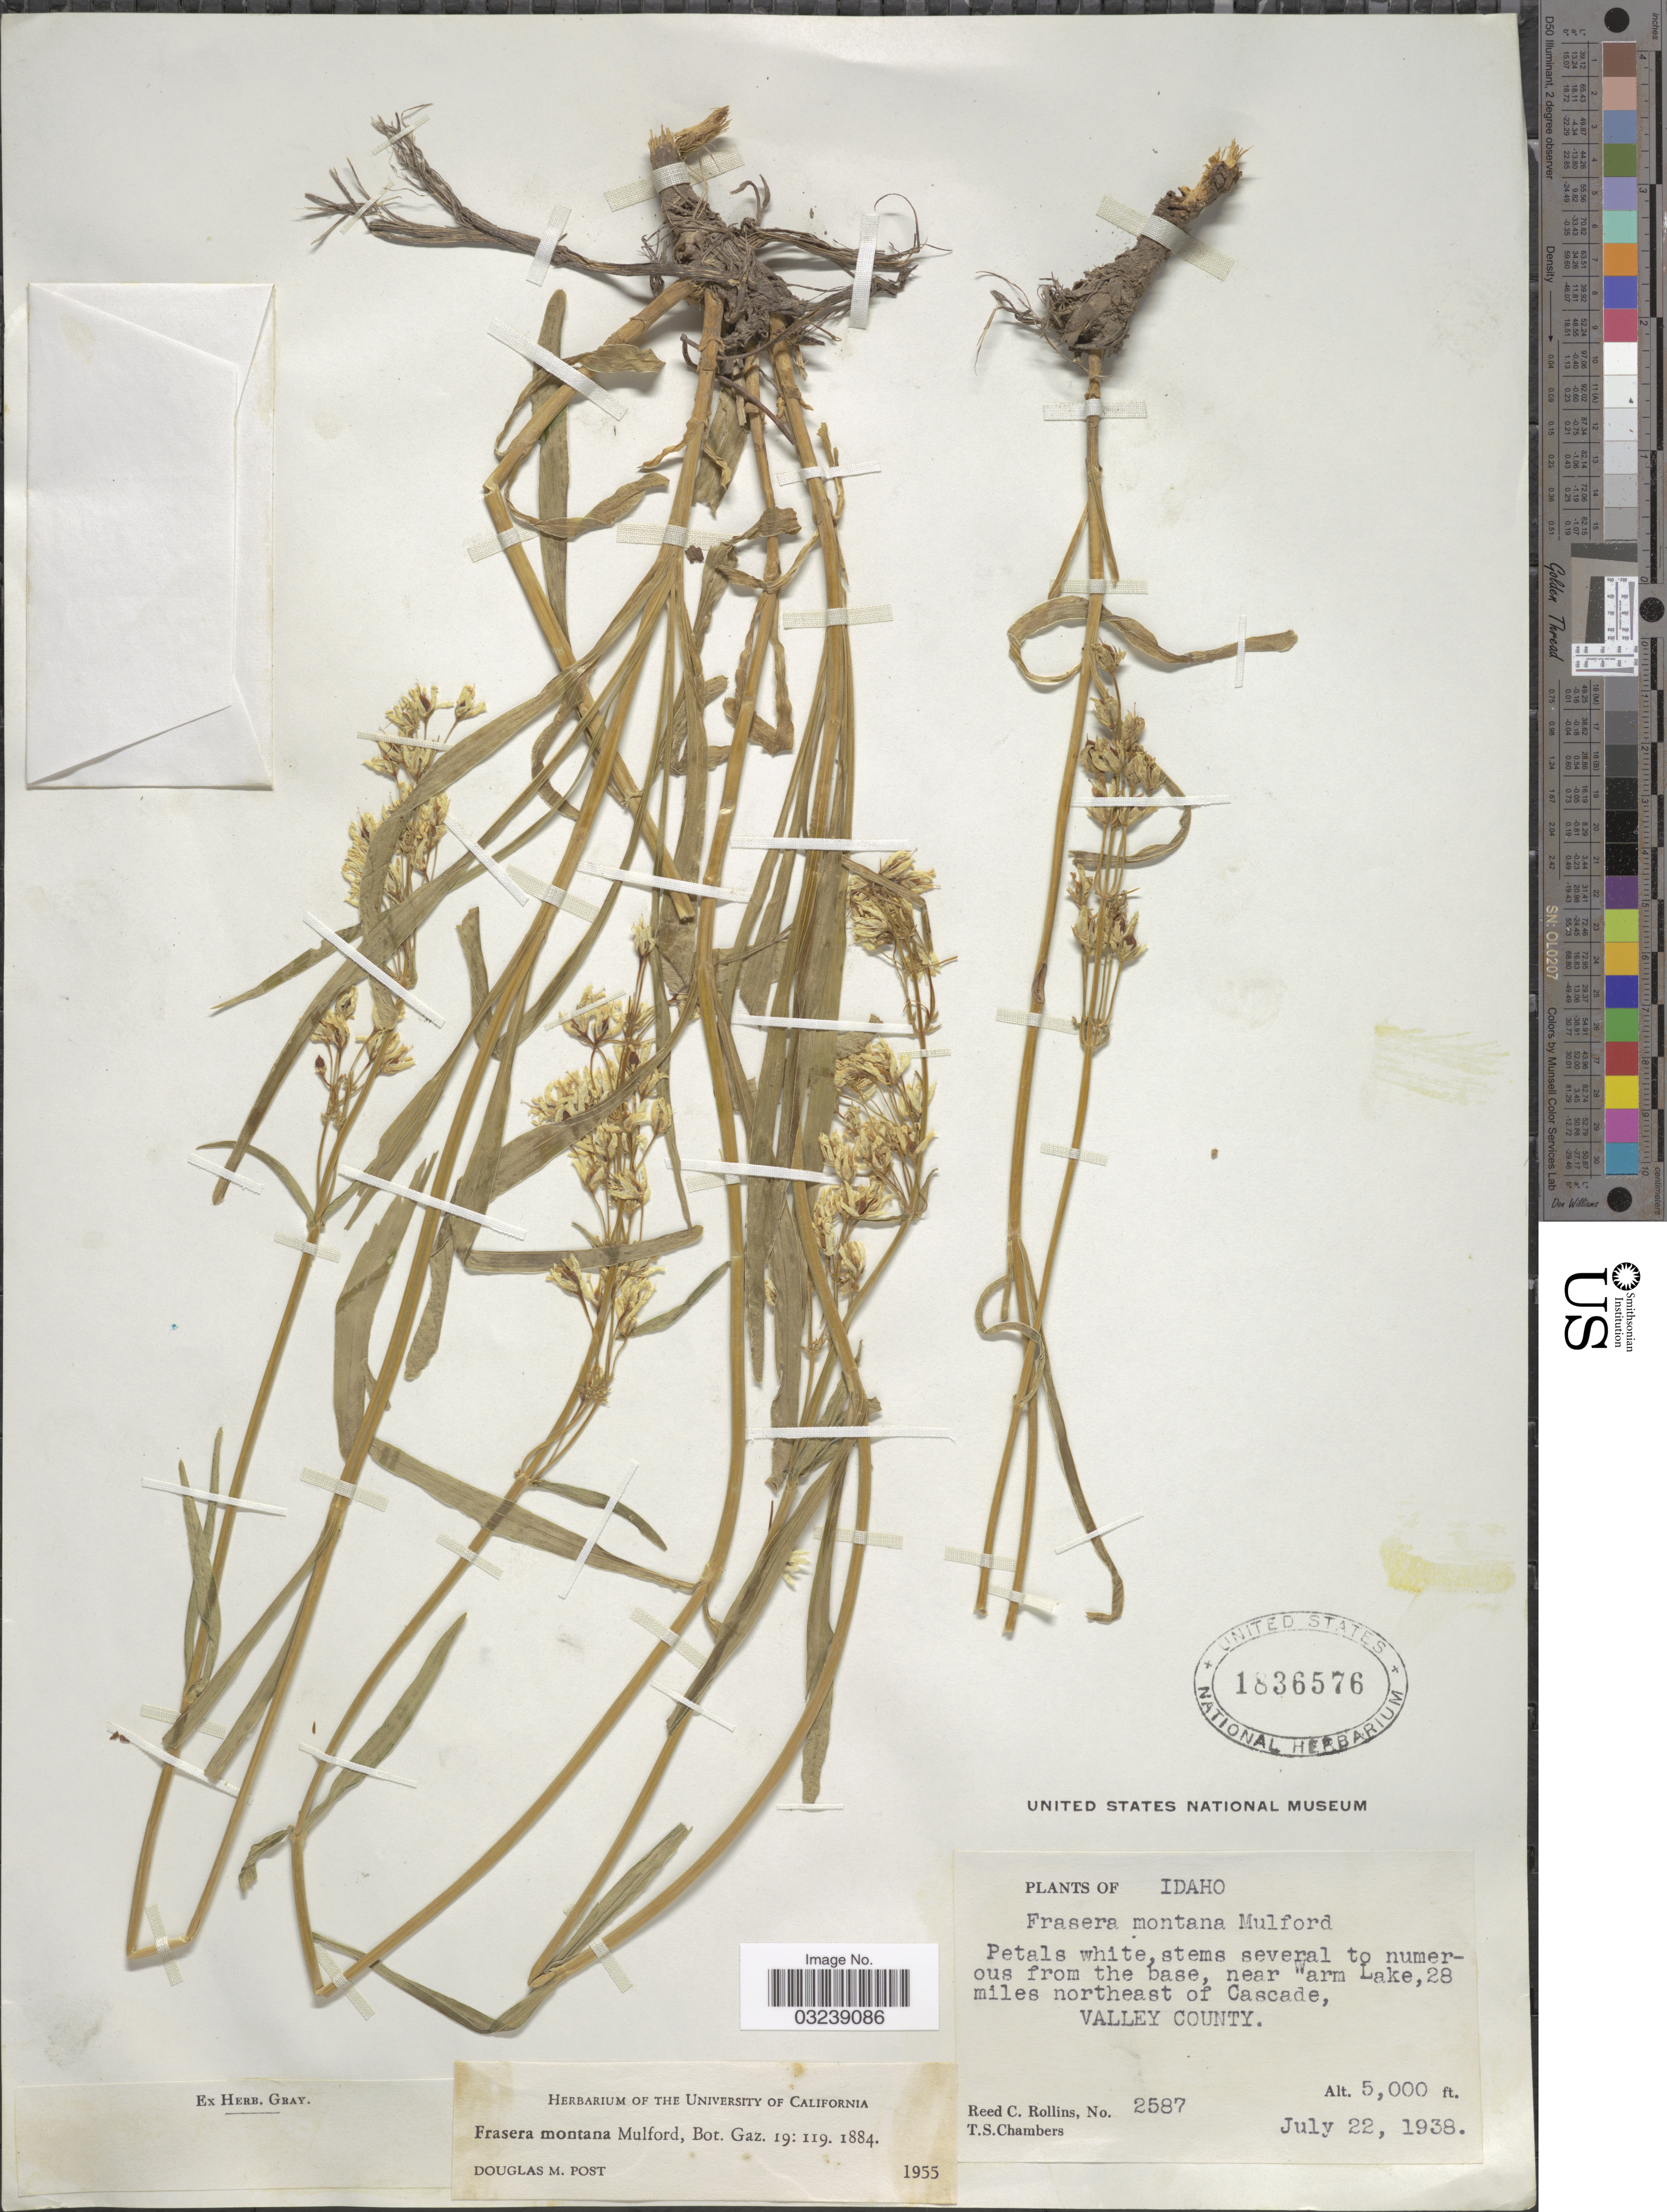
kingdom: Plantae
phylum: Tracheophyta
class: Magnoliopsida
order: Gentianales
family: Gentianaceae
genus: Frasera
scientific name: Frasera montana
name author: Mulford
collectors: R. C. Rollins & T. Chambers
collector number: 2587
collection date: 1938-07-22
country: United States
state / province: Idaho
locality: Near Warm Lake, 28 miles northeast of Cascade, Valley County.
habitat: near lake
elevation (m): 1524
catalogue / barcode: US 1836576